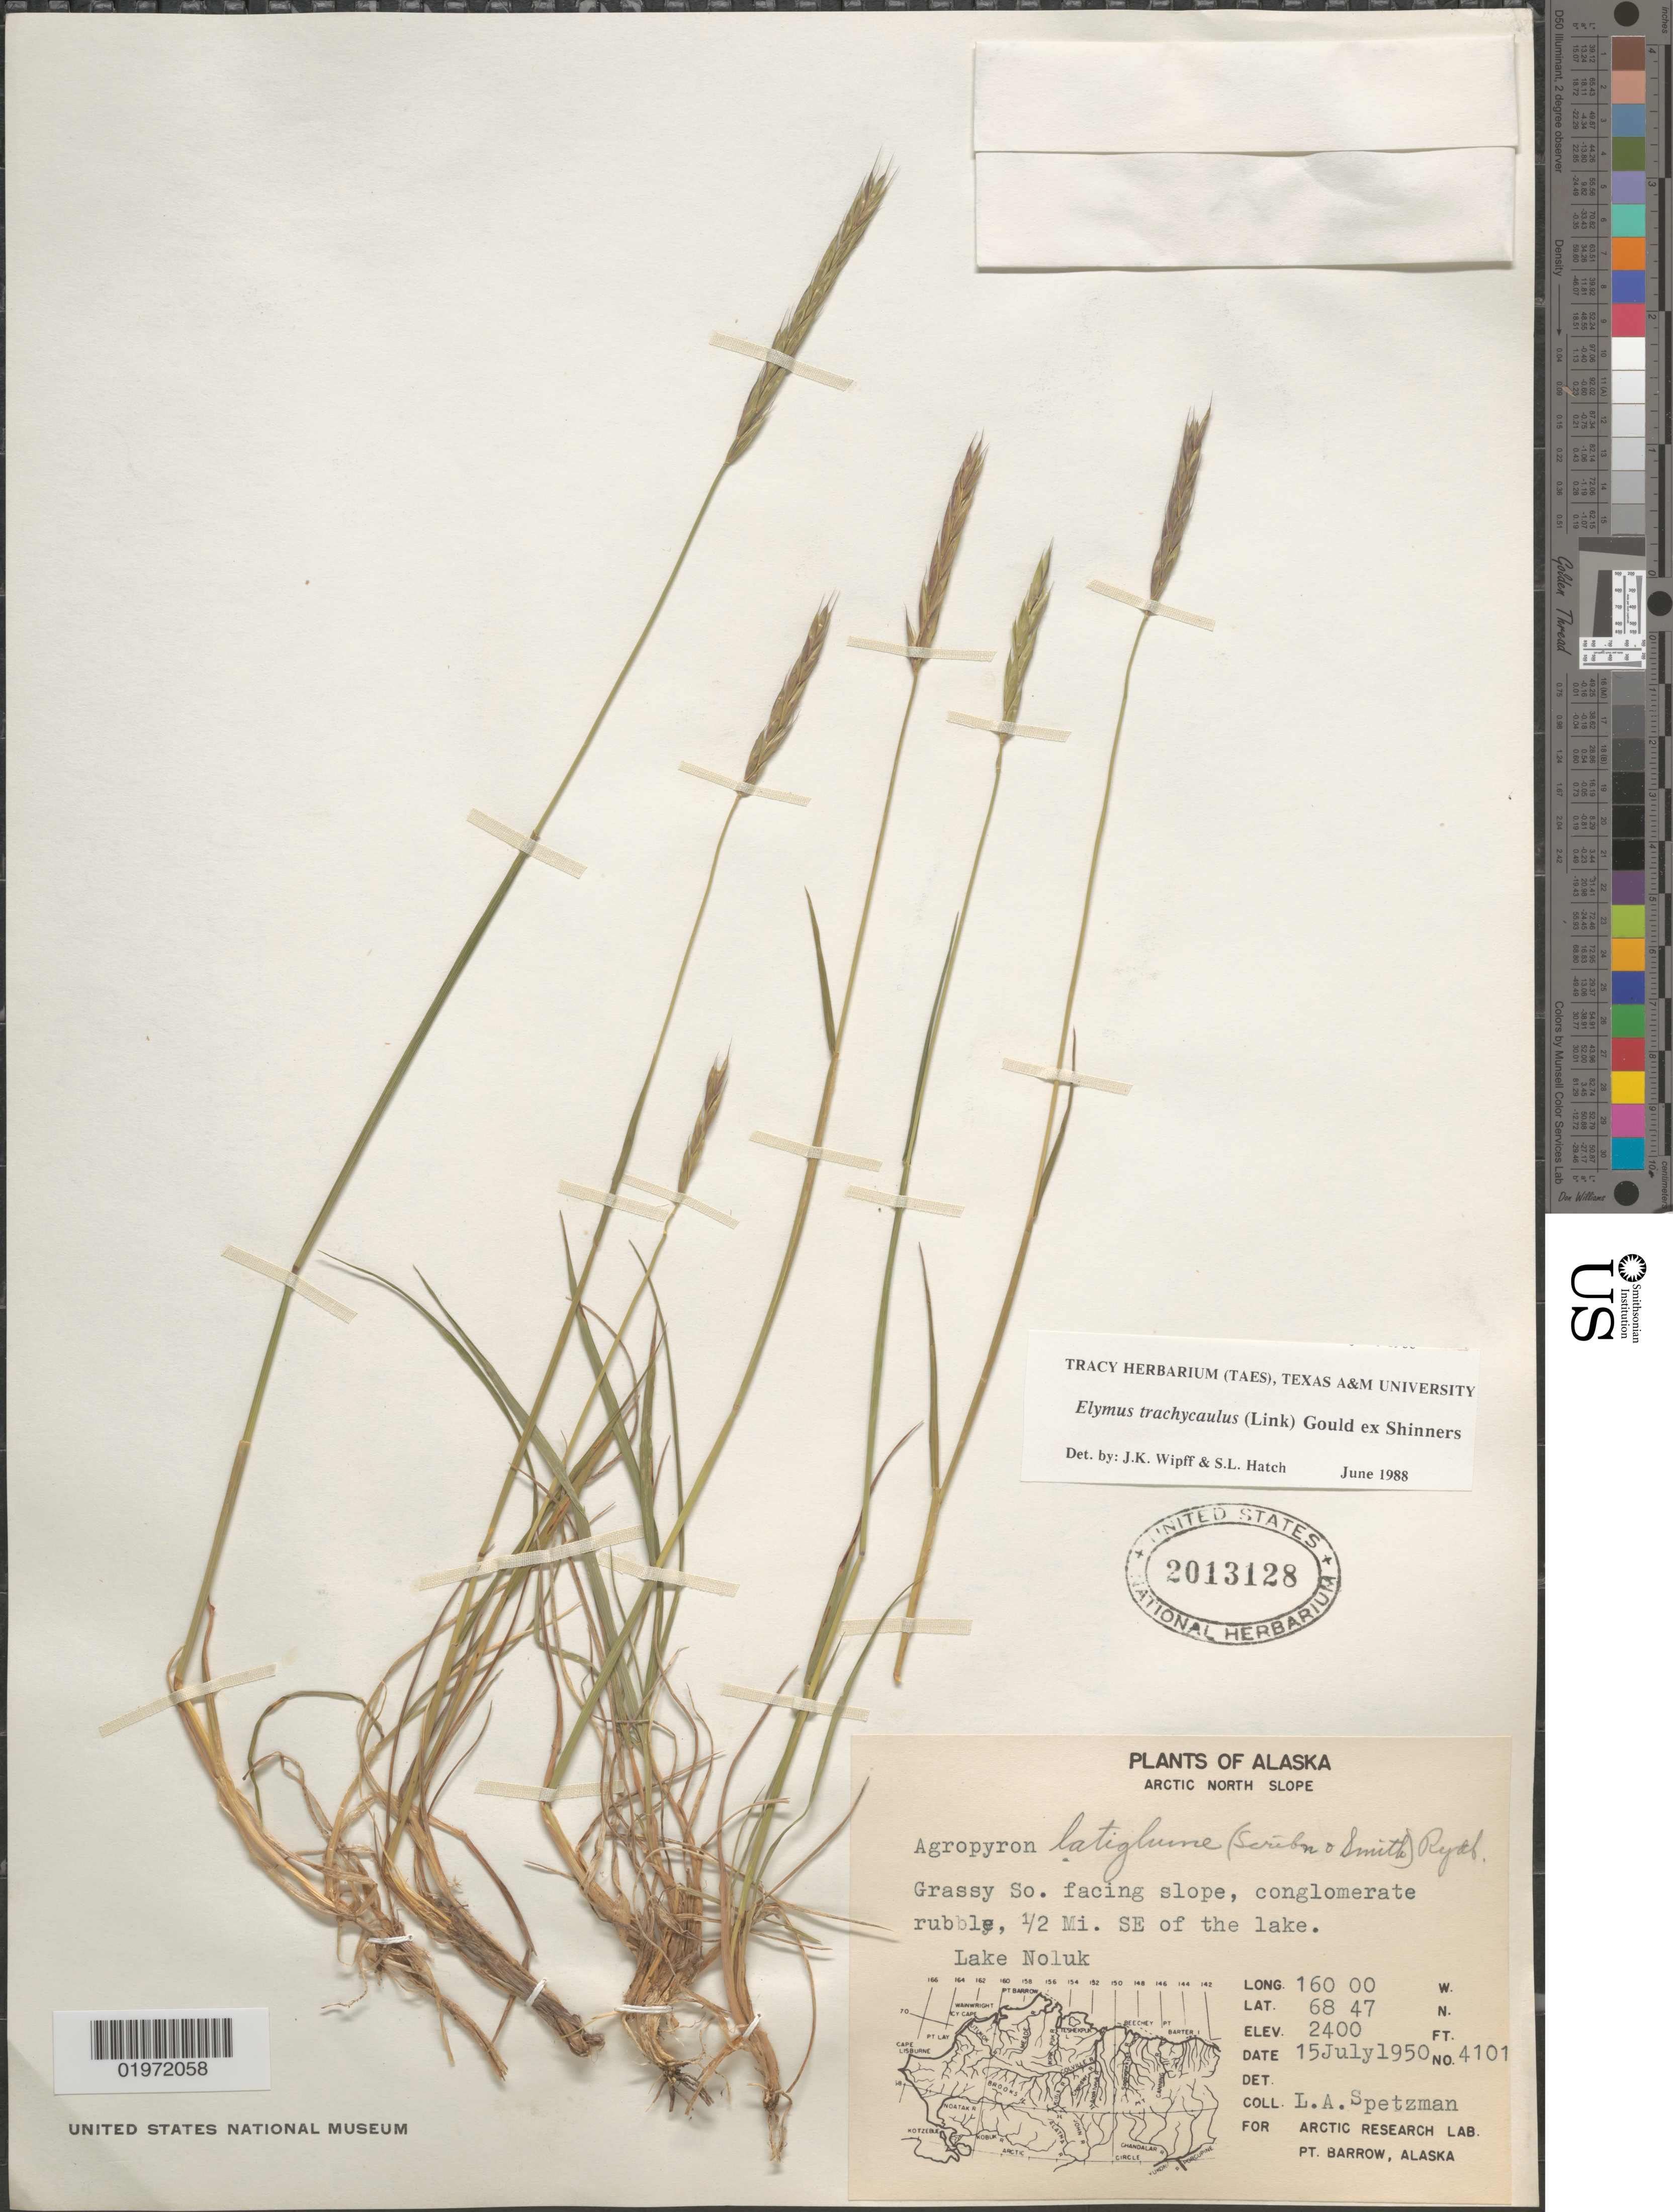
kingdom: Plantae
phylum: Tracheophyta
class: Liliopsida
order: Poales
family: Poaceae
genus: Elymus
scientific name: Elymus trachycaulus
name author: (Link) Gould ex Shinners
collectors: L. Spetzman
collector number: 4101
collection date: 1950-07-15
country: United States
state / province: Alaska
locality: Arctic North Slope. Grassy So. facing slope, conglomerate rubble, ½ Mi. SE of the lake. Lake Noluk.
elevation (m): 732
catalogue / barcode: US 2013128